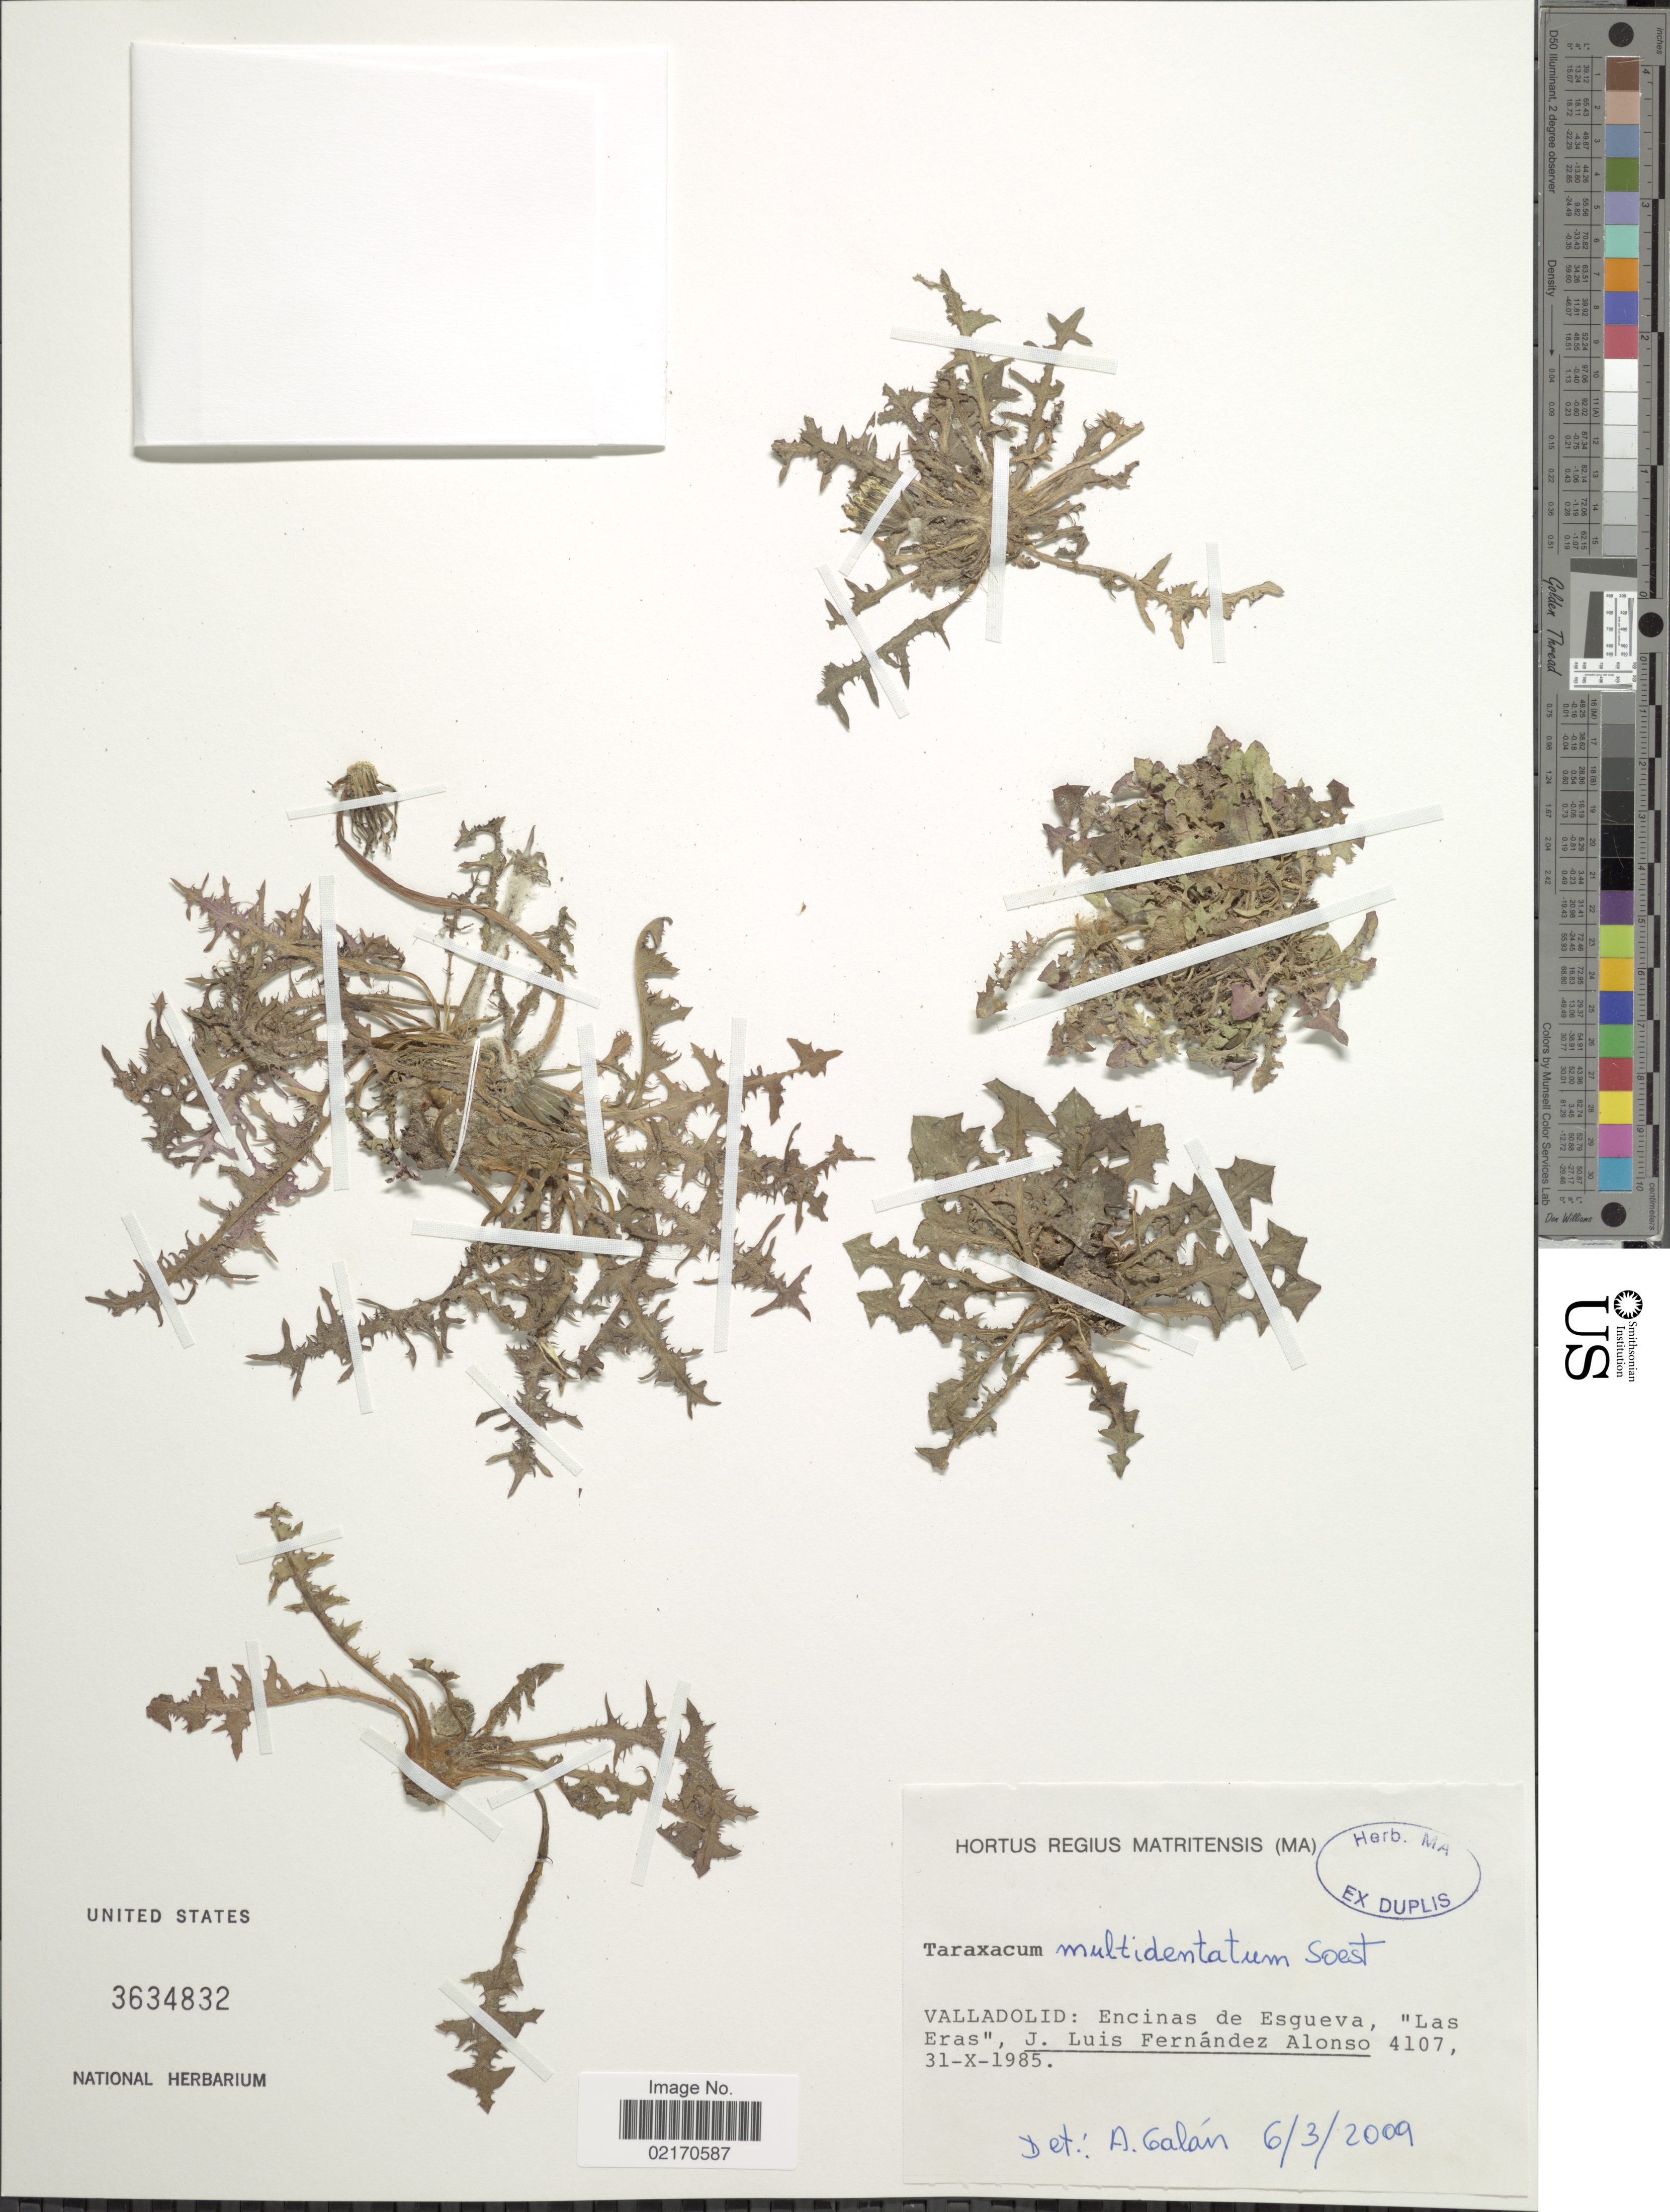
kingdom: Plantae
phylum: Tracheophyta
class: Magnoliopsida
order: Asterales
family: Asteraceae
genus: Taraxacum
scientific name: Taraxacum multidentatum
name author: van Soest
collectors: J. L. Fernández-Alonso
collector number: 4107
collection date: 1985-10-31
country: Spain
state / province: Castilla y León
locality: Valladolid: Encinas de Esqueva, "Las Eras".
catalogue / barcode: US 3634832